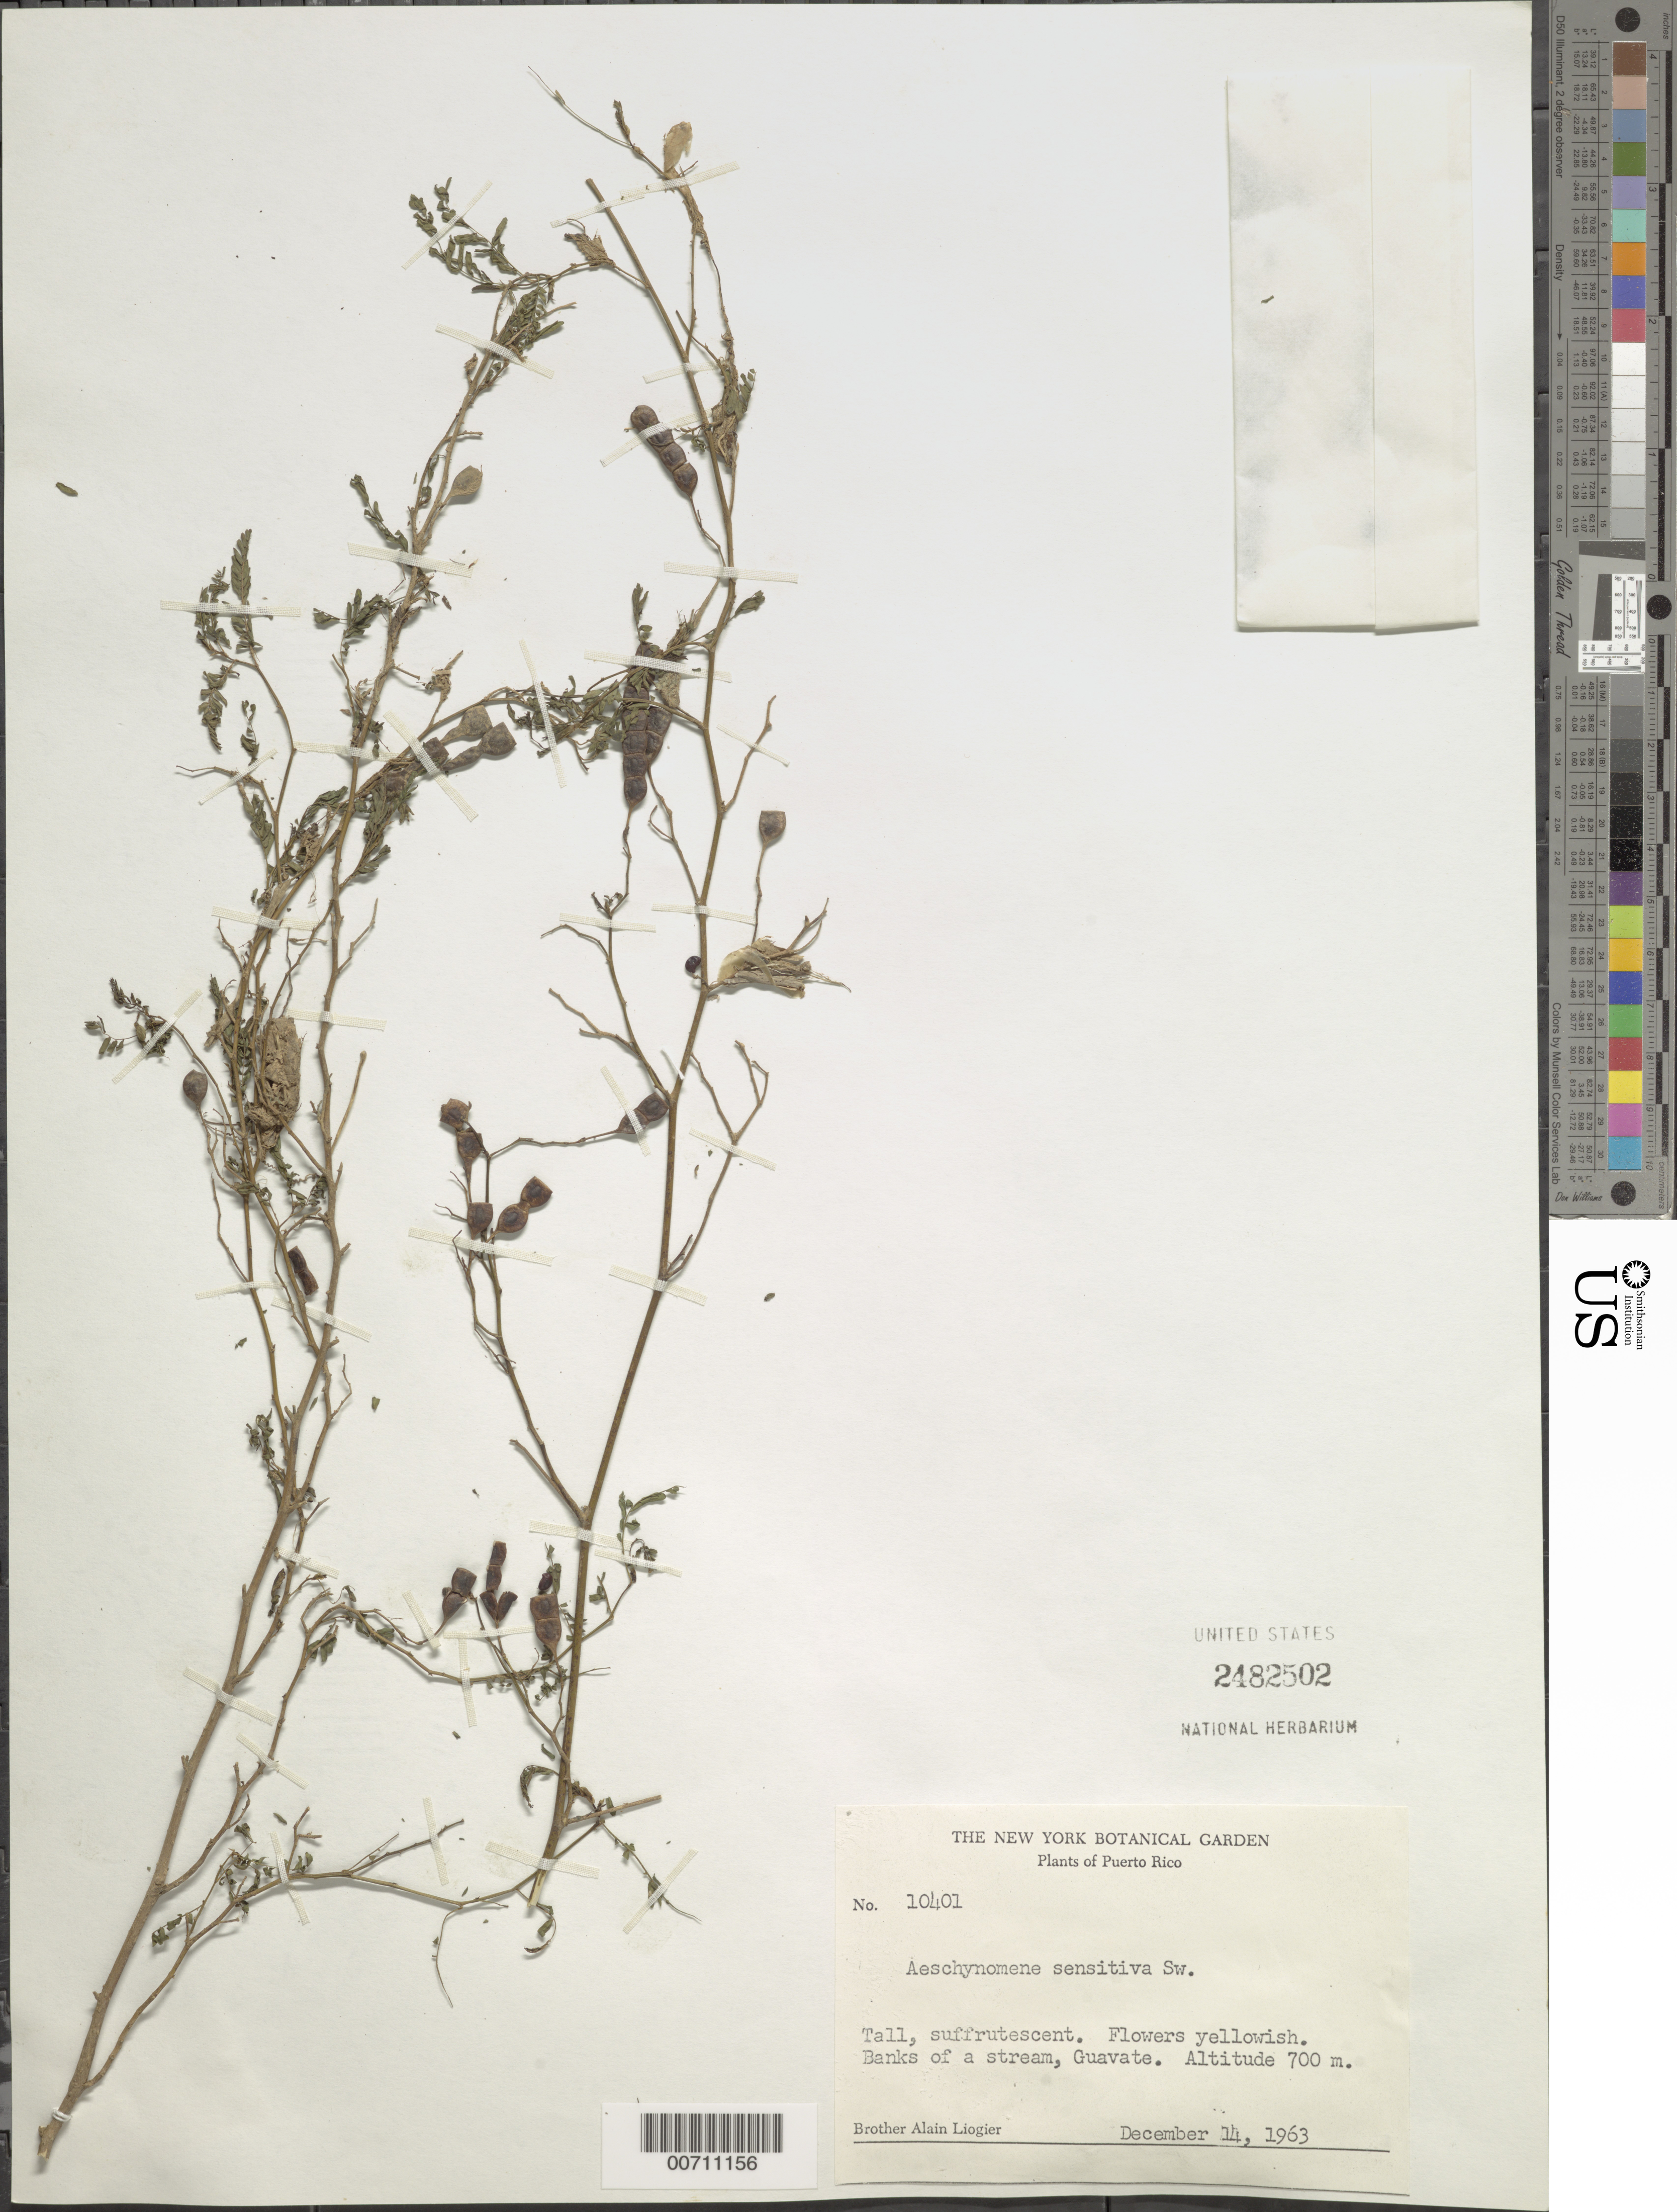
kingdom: Plantae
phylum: Tracheophyta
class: Magnoliopsida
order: Fabales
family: Fabaceae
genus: Aeschynomene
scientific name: Aeschynomene sensitiva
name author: Sw.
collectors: A. H. Liogier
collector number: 10401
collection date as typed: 14 Dec 1963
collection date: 1963-12-14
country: Puerto Rico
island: Greater Antilles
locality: Guavate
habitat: Banks of stream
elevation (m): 700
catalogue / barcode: US 2482502